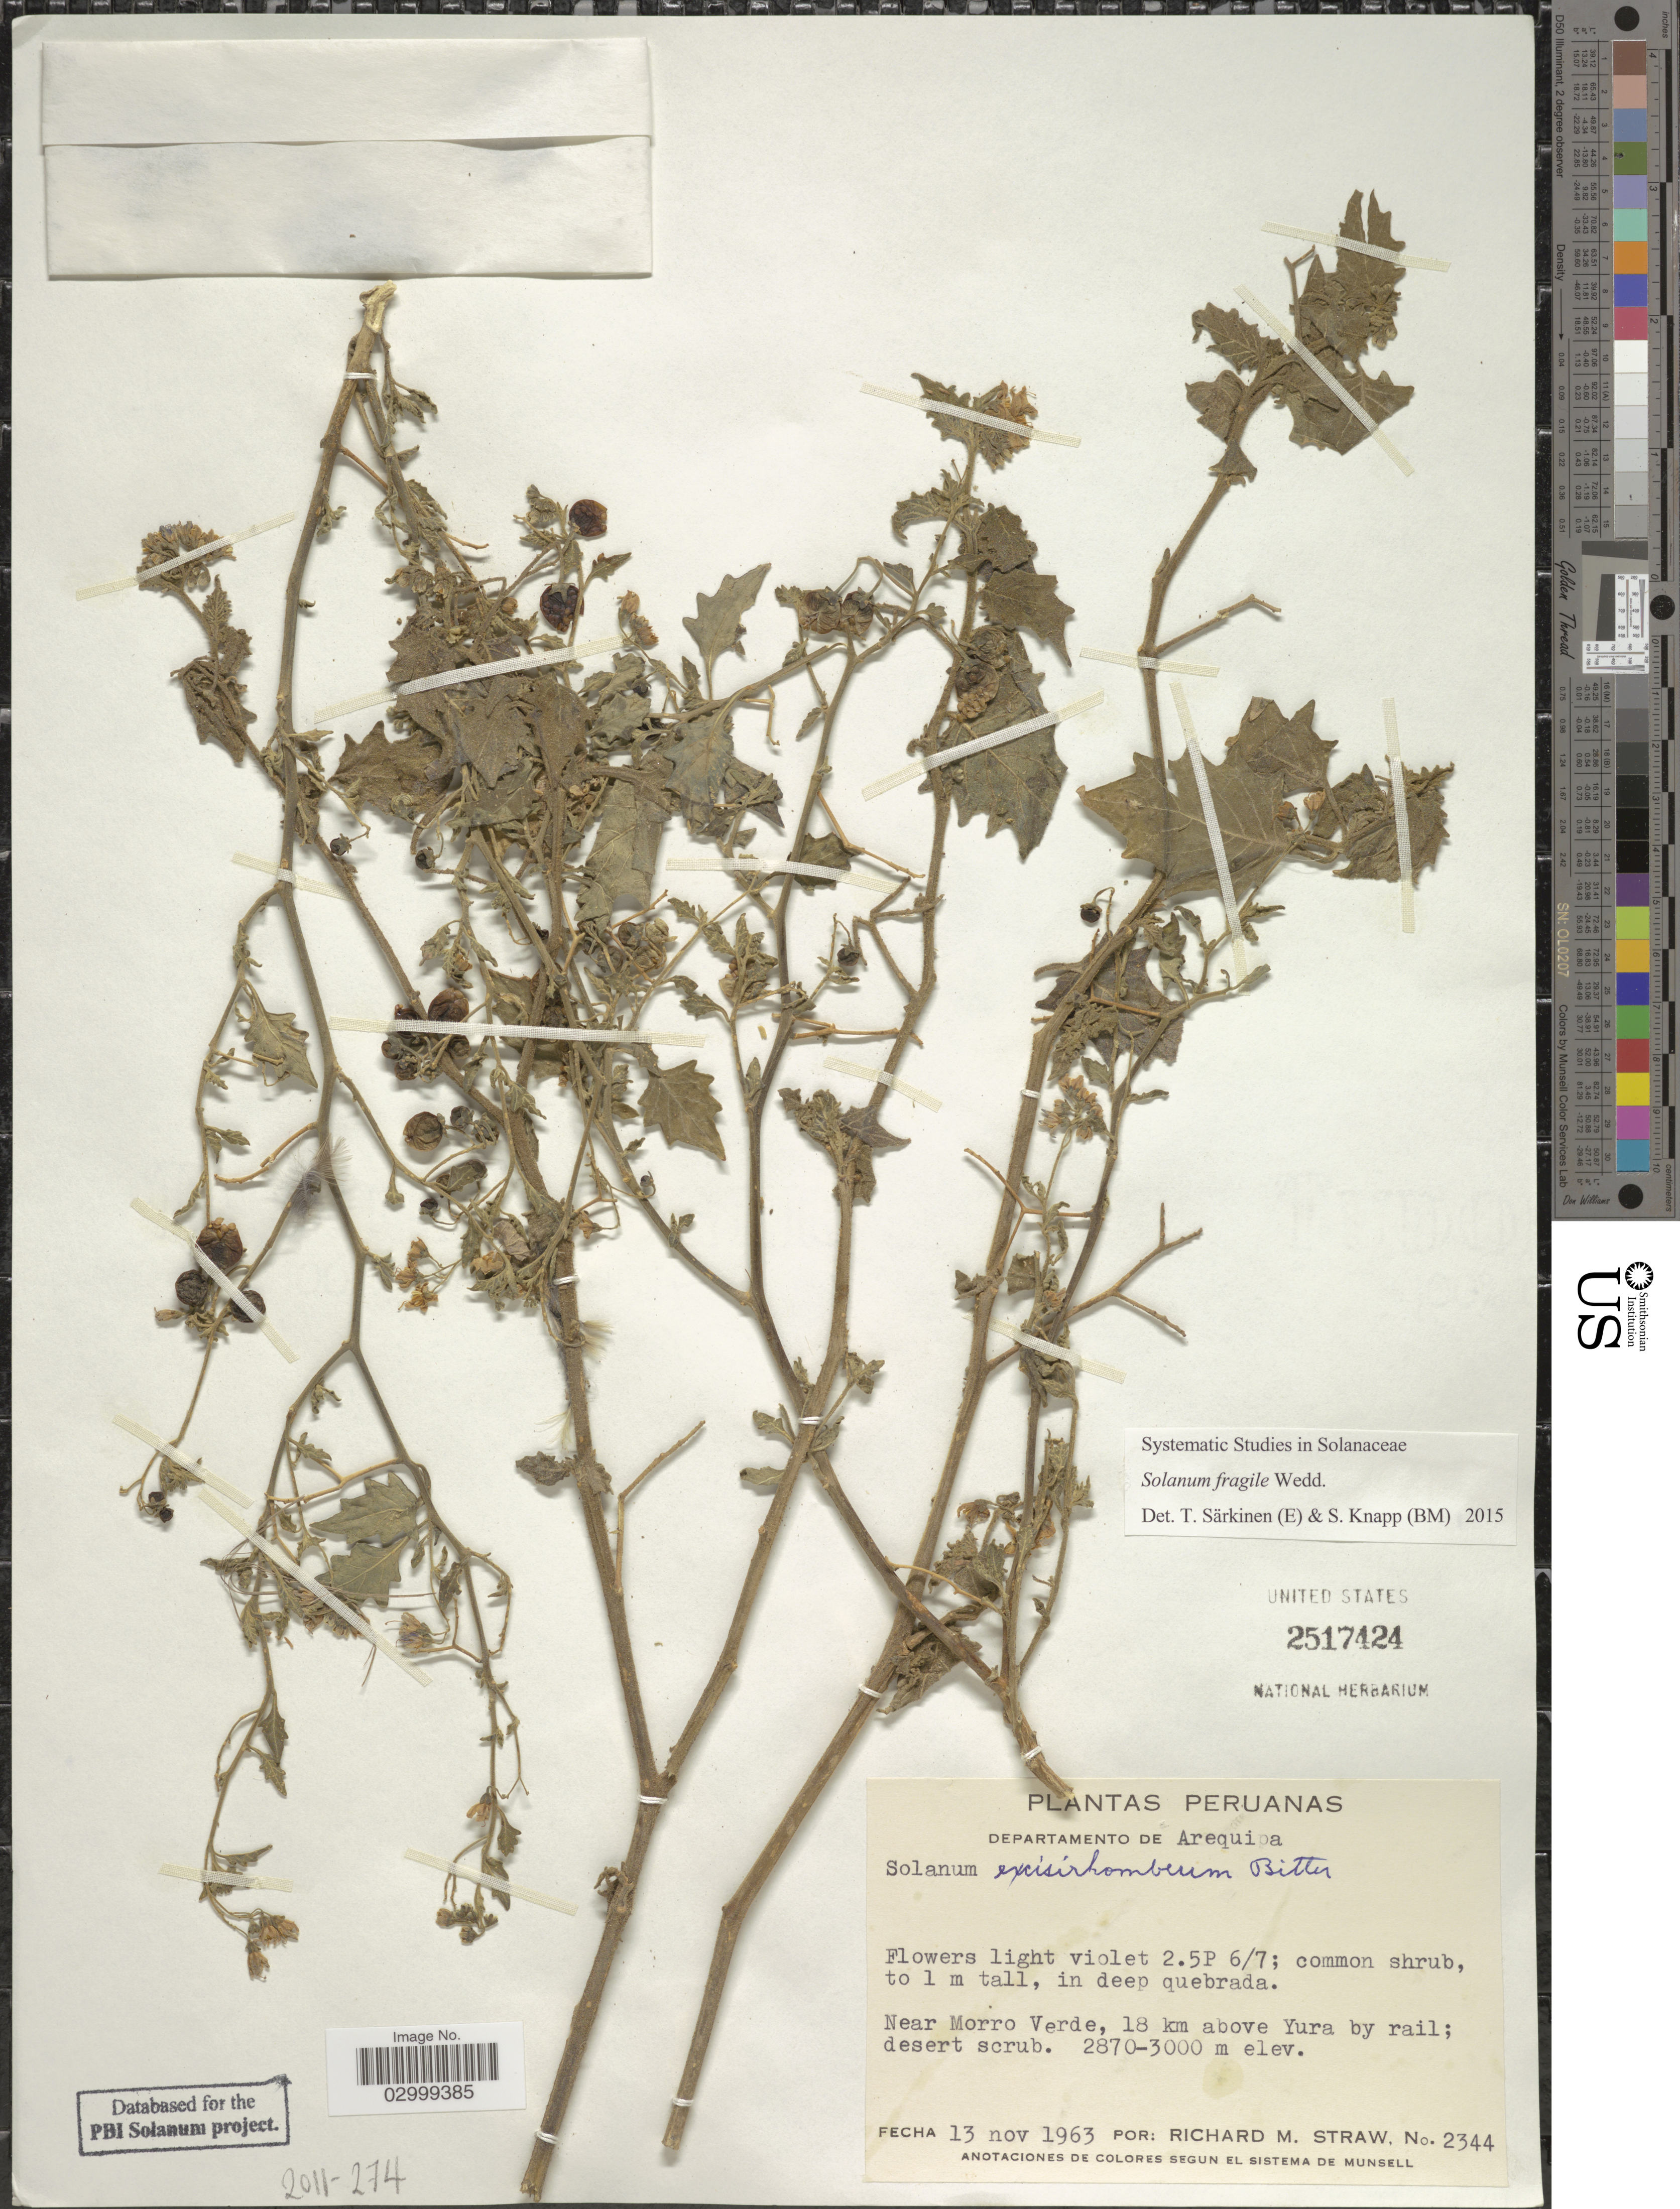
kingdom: Plantae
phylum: Tracheophyta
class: Magnoliopsida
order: Solanales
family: Solanaceae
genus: Solanum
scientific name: Solanum fragile C. Wright ex Griseb., nom. illeg.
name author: C. Wright ex Griseb.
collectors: R. M. Straw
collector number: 2344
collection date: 1963-11-13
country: Peru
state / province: Arequipa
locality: Departamento de Arequipa, Near Morro Verde, 18 km above Yura by rail.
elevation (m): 2870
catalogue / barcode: US 2517424